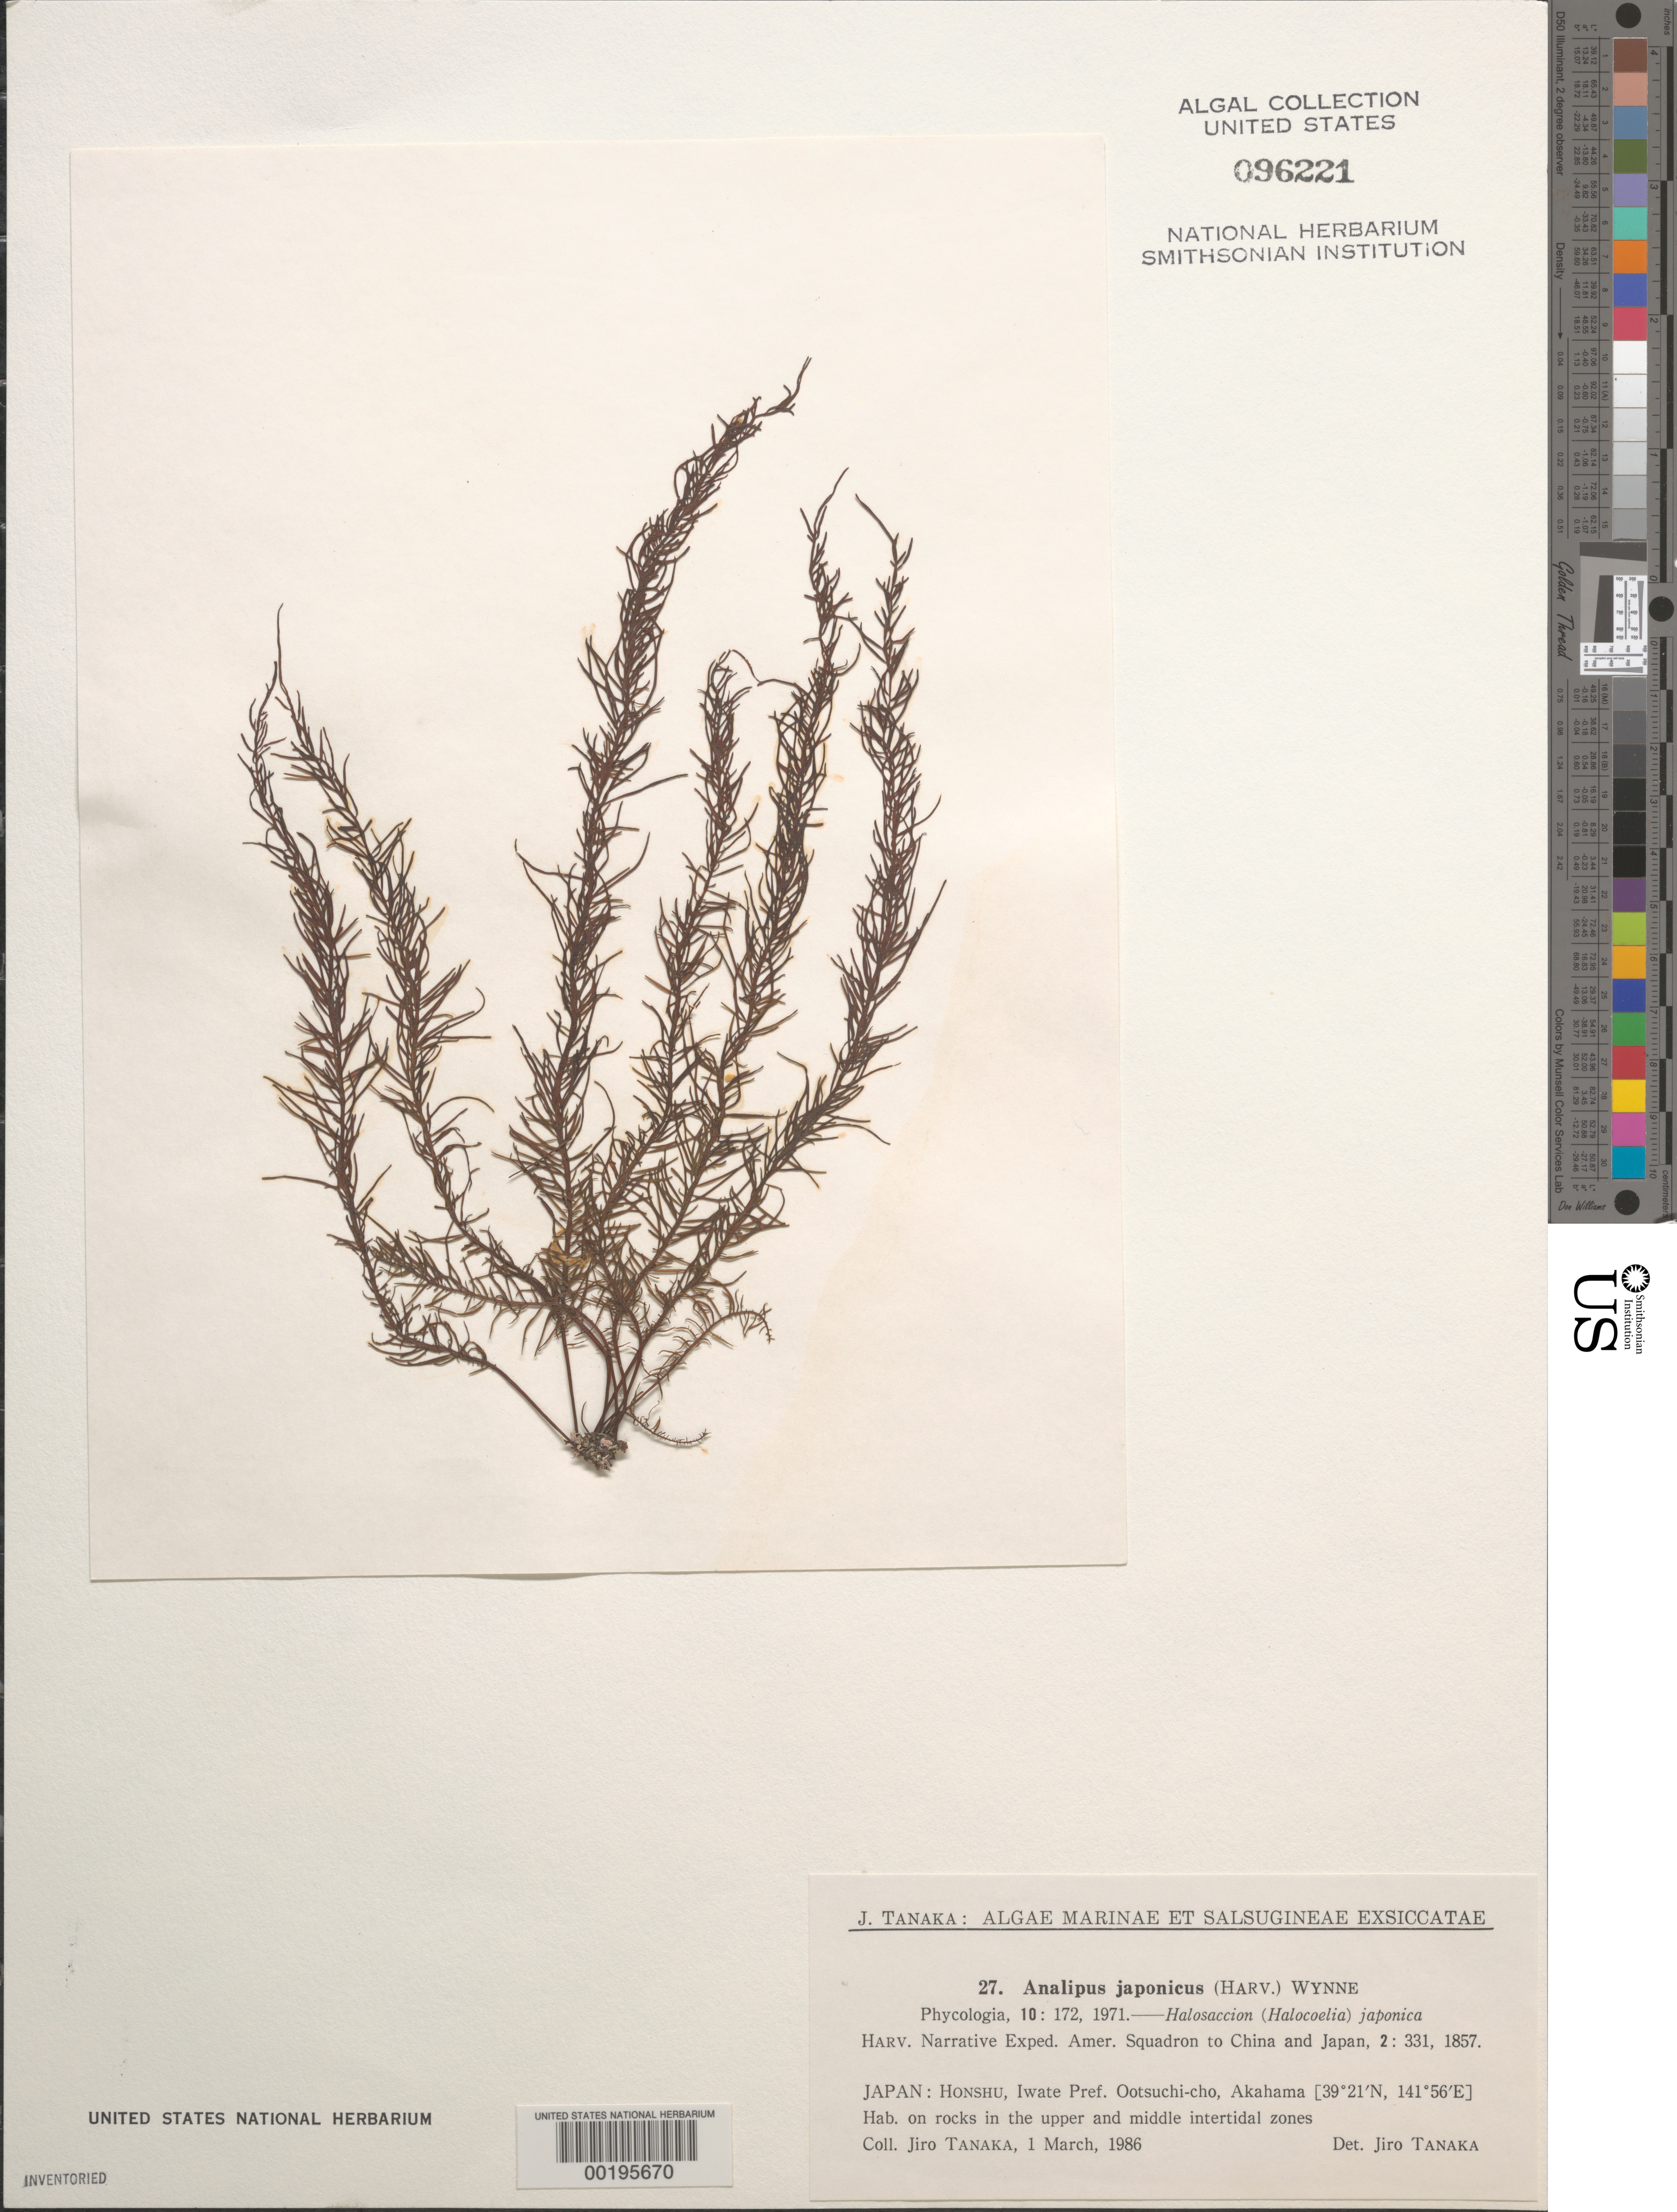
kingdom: Chromista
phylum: Ochrophyta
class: Phaeophyceae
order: Ectocarpales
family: Chordariaceae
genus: Analipus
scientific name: Analipus japonicus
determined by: Tanaka, J.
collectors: J. Tanaka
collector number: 27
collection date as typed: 01 Mar 1986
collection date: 1986-03-01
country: Japan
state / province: Iwate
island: Honshu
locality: Akahama, Ootsuchi-cho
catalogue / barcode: US 96221